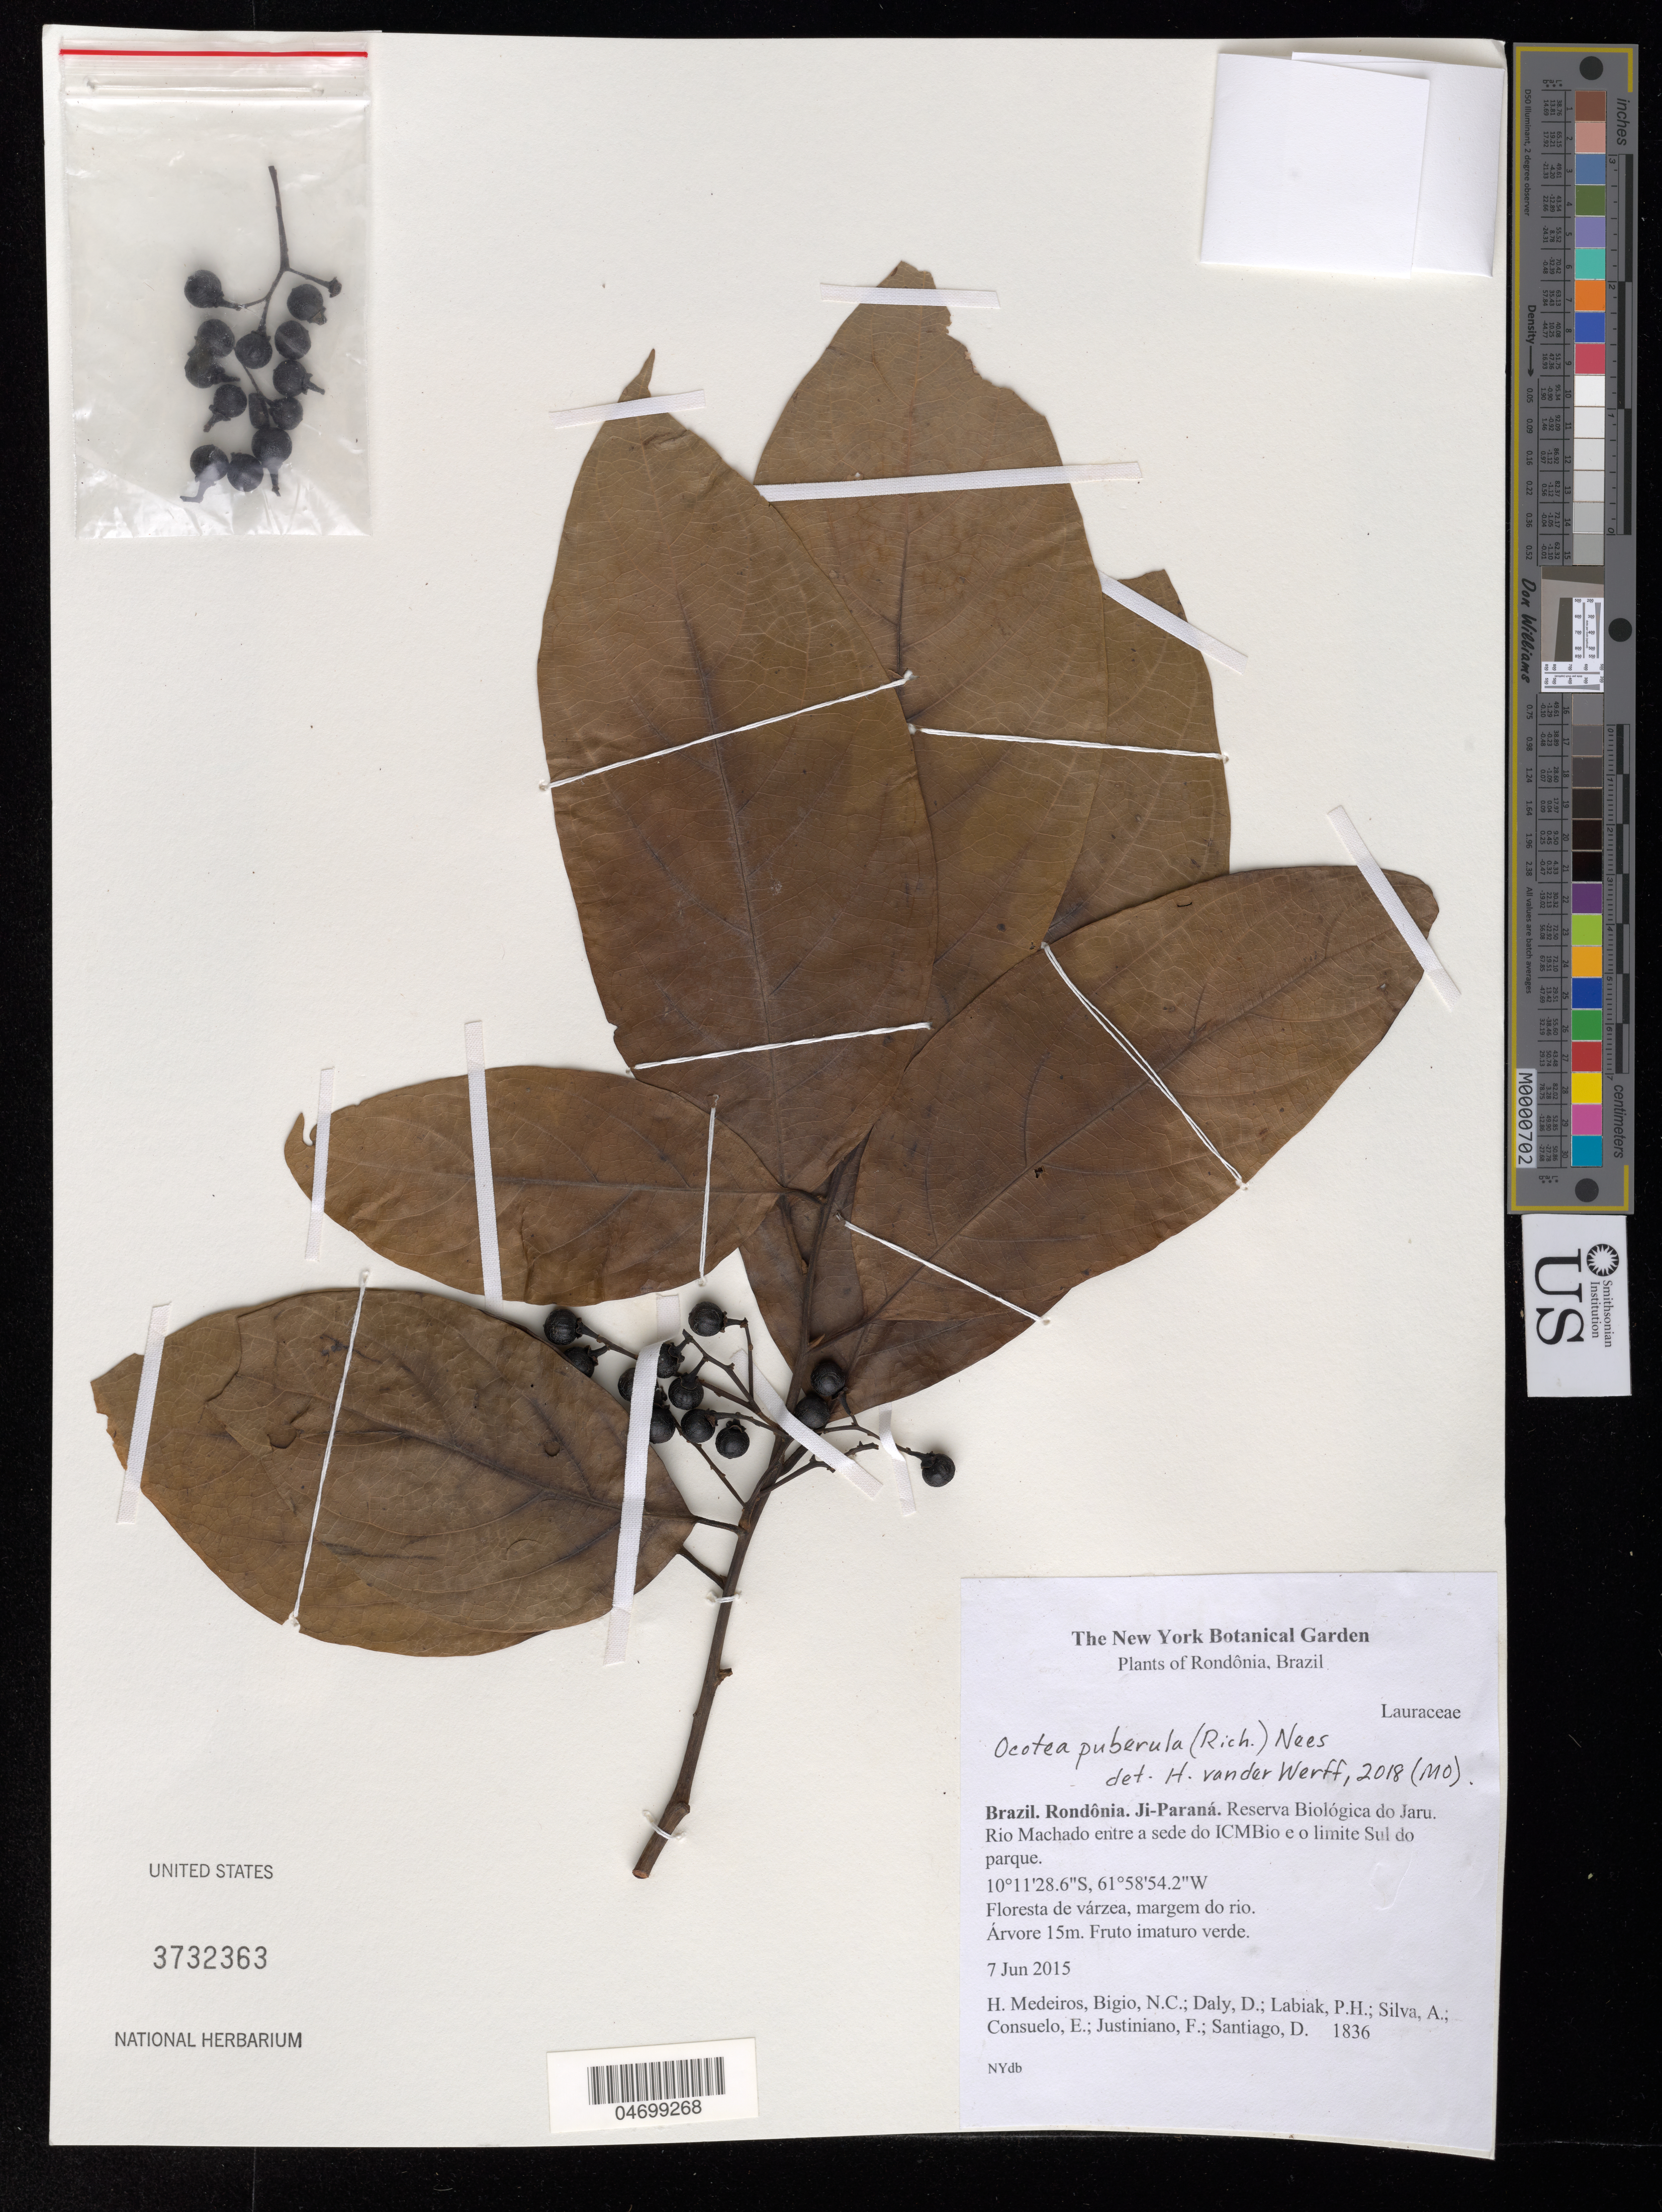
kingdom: Plantae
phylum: Tracheophyta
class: Magnoliopsida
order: Laurales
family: Lauraceae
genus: Ocotea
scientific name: Ocotea puberula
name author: (Rich.) Nees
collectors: H. Medeiros, N. C. Bigio, D. Daly & P. H. Labiak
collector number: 1836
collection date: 2015-06-07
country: Brazil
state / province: Rondônia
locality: Ji-Paraná. Reserva Biológica do Jaru. Rio Machado entre a sede do ICMBio e o limite Sul do parque.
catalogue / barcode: US 3732363